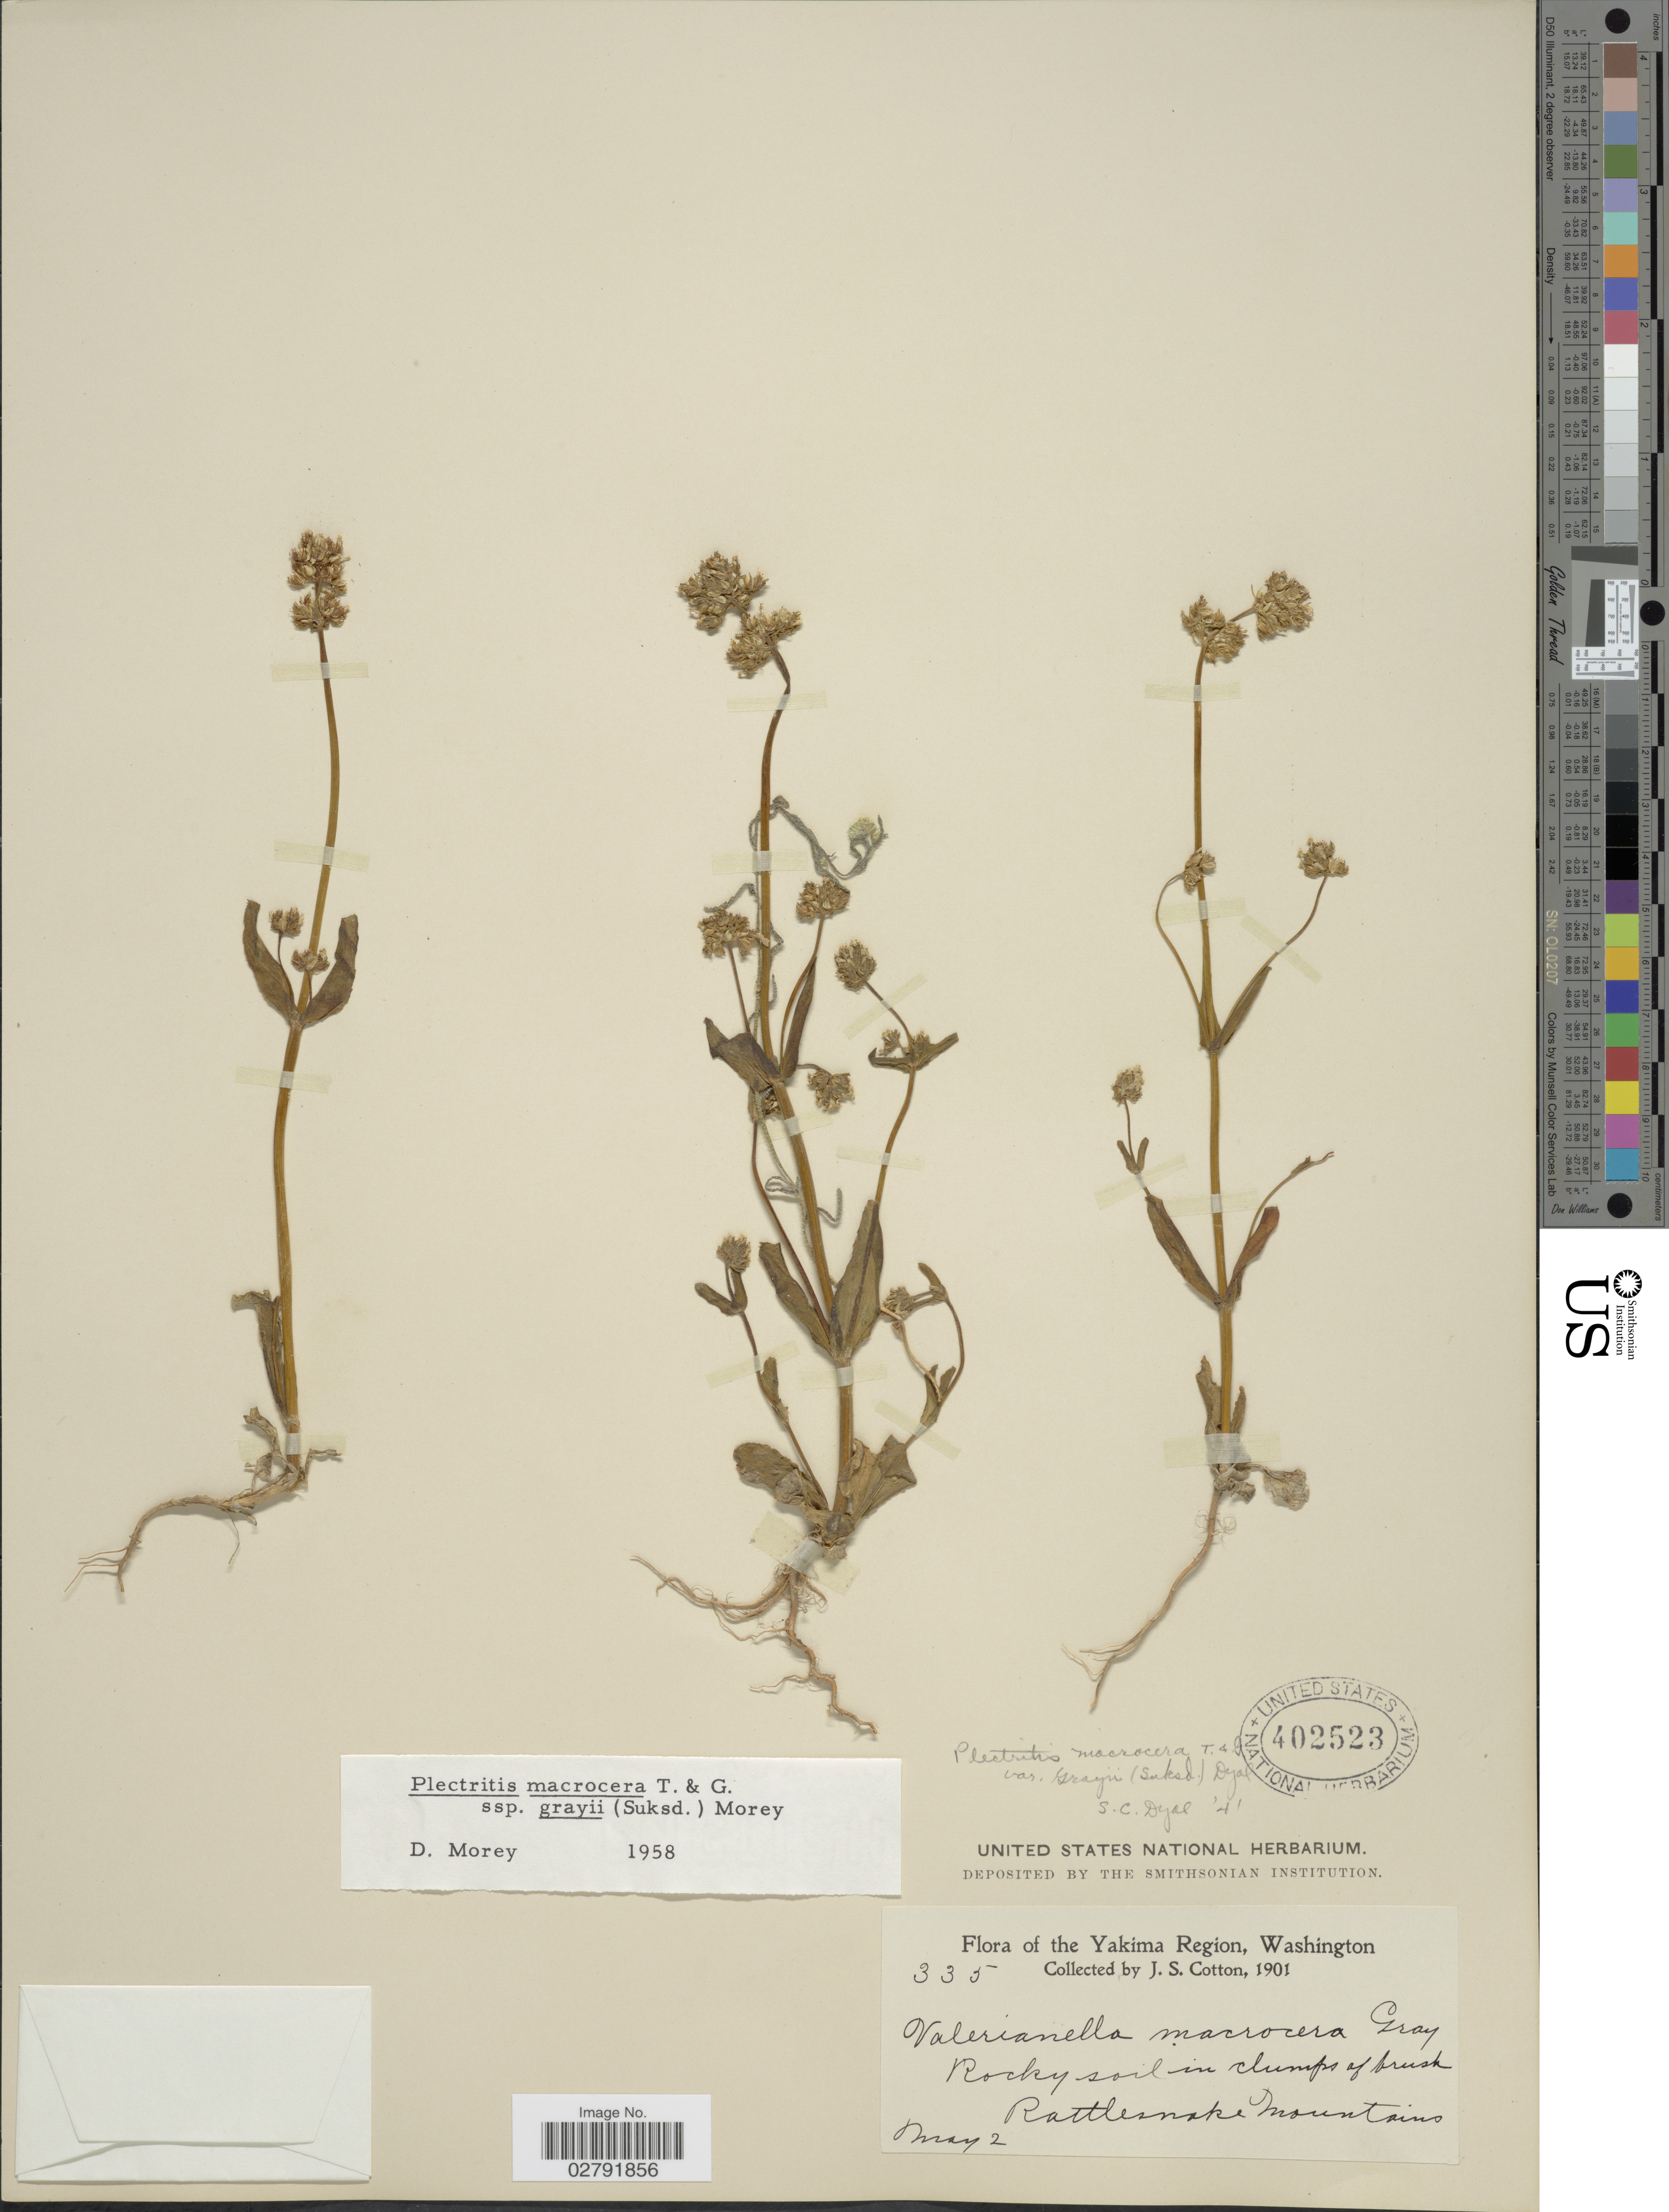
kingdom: Plantae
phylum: Tracheophyta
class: Magnoliopsida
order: Dipsacales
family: Caprifoliaceae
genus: Plectritis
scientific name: Plectritis macrocera subsp. grayi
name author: (Suksd.) Morey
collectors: J. S. Cotton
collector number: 335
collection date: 1901-05-02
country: United States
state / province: Washington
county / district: Yakima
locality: Yakima Region. Rattlesnake Mountains.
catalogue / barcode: US 402523